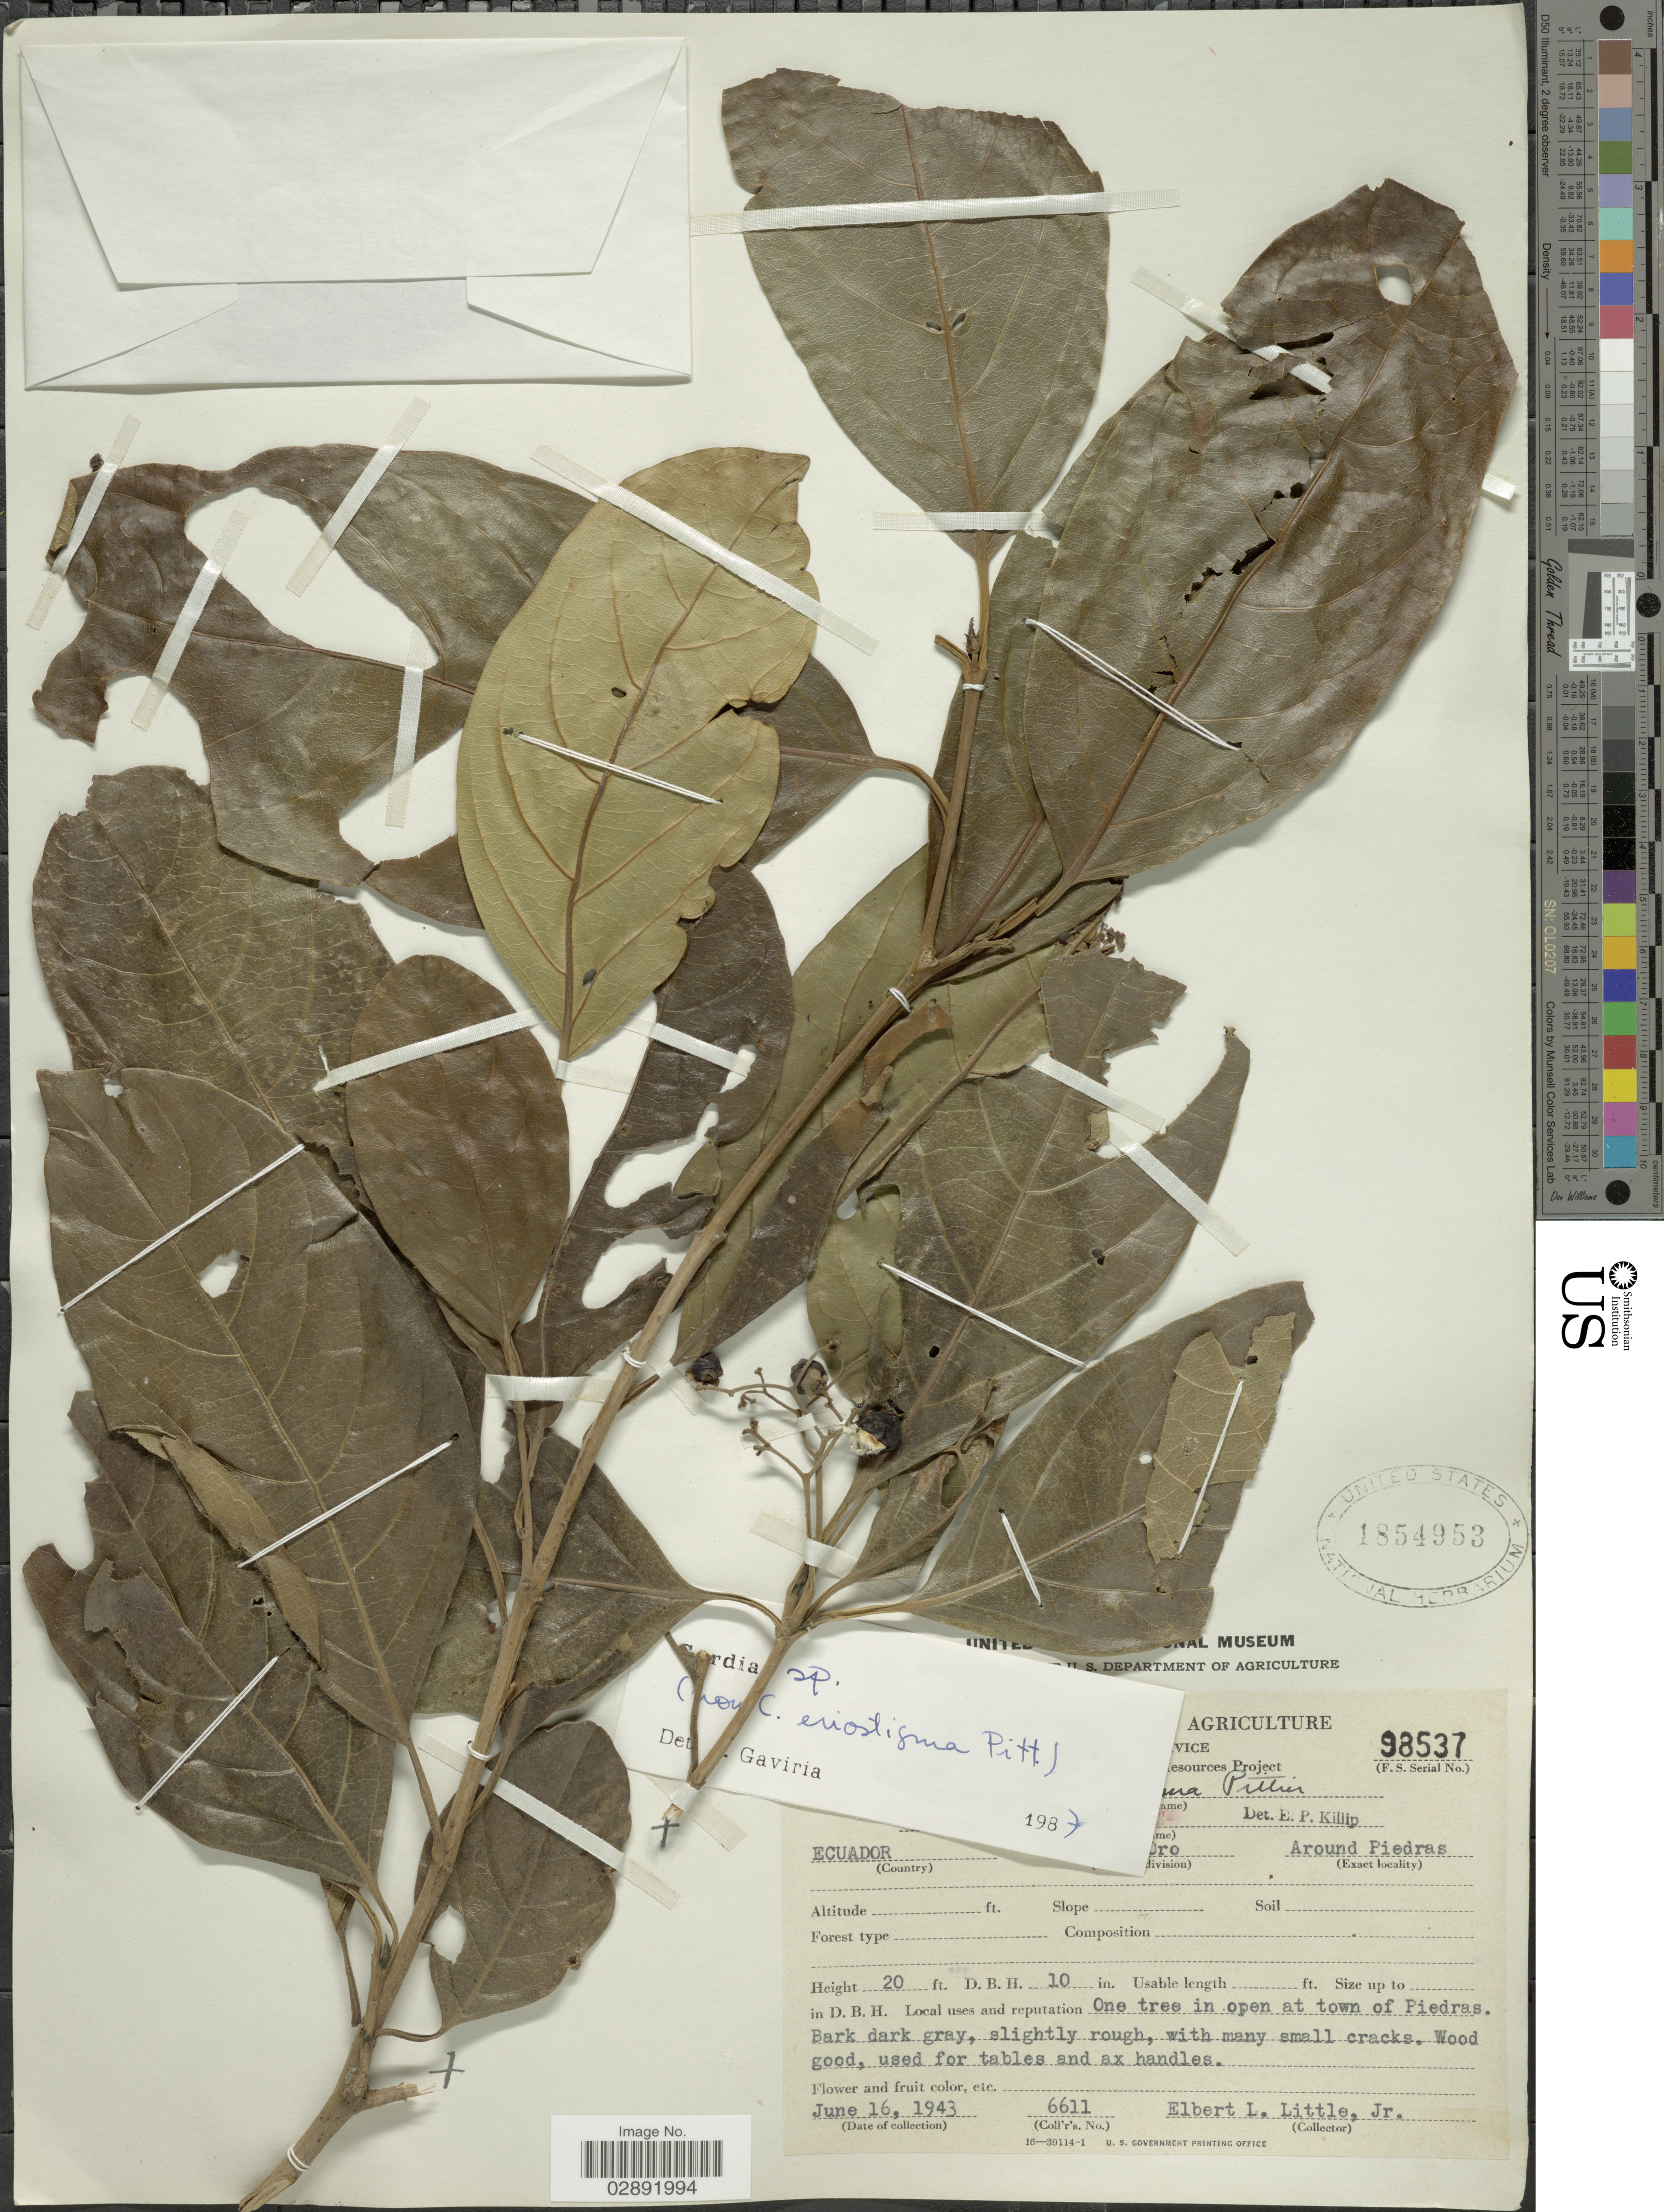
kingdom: Plantae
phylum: Tracheophyta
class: Magnoliopsida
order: Boraginales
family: Cordiaceae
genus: Cordia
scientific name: Cordia sp.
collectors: E. L. Little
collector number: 6611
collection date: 1943-06-16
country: Ecuador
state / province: El Oro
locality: Around Piedras.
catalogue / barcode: US 1854953